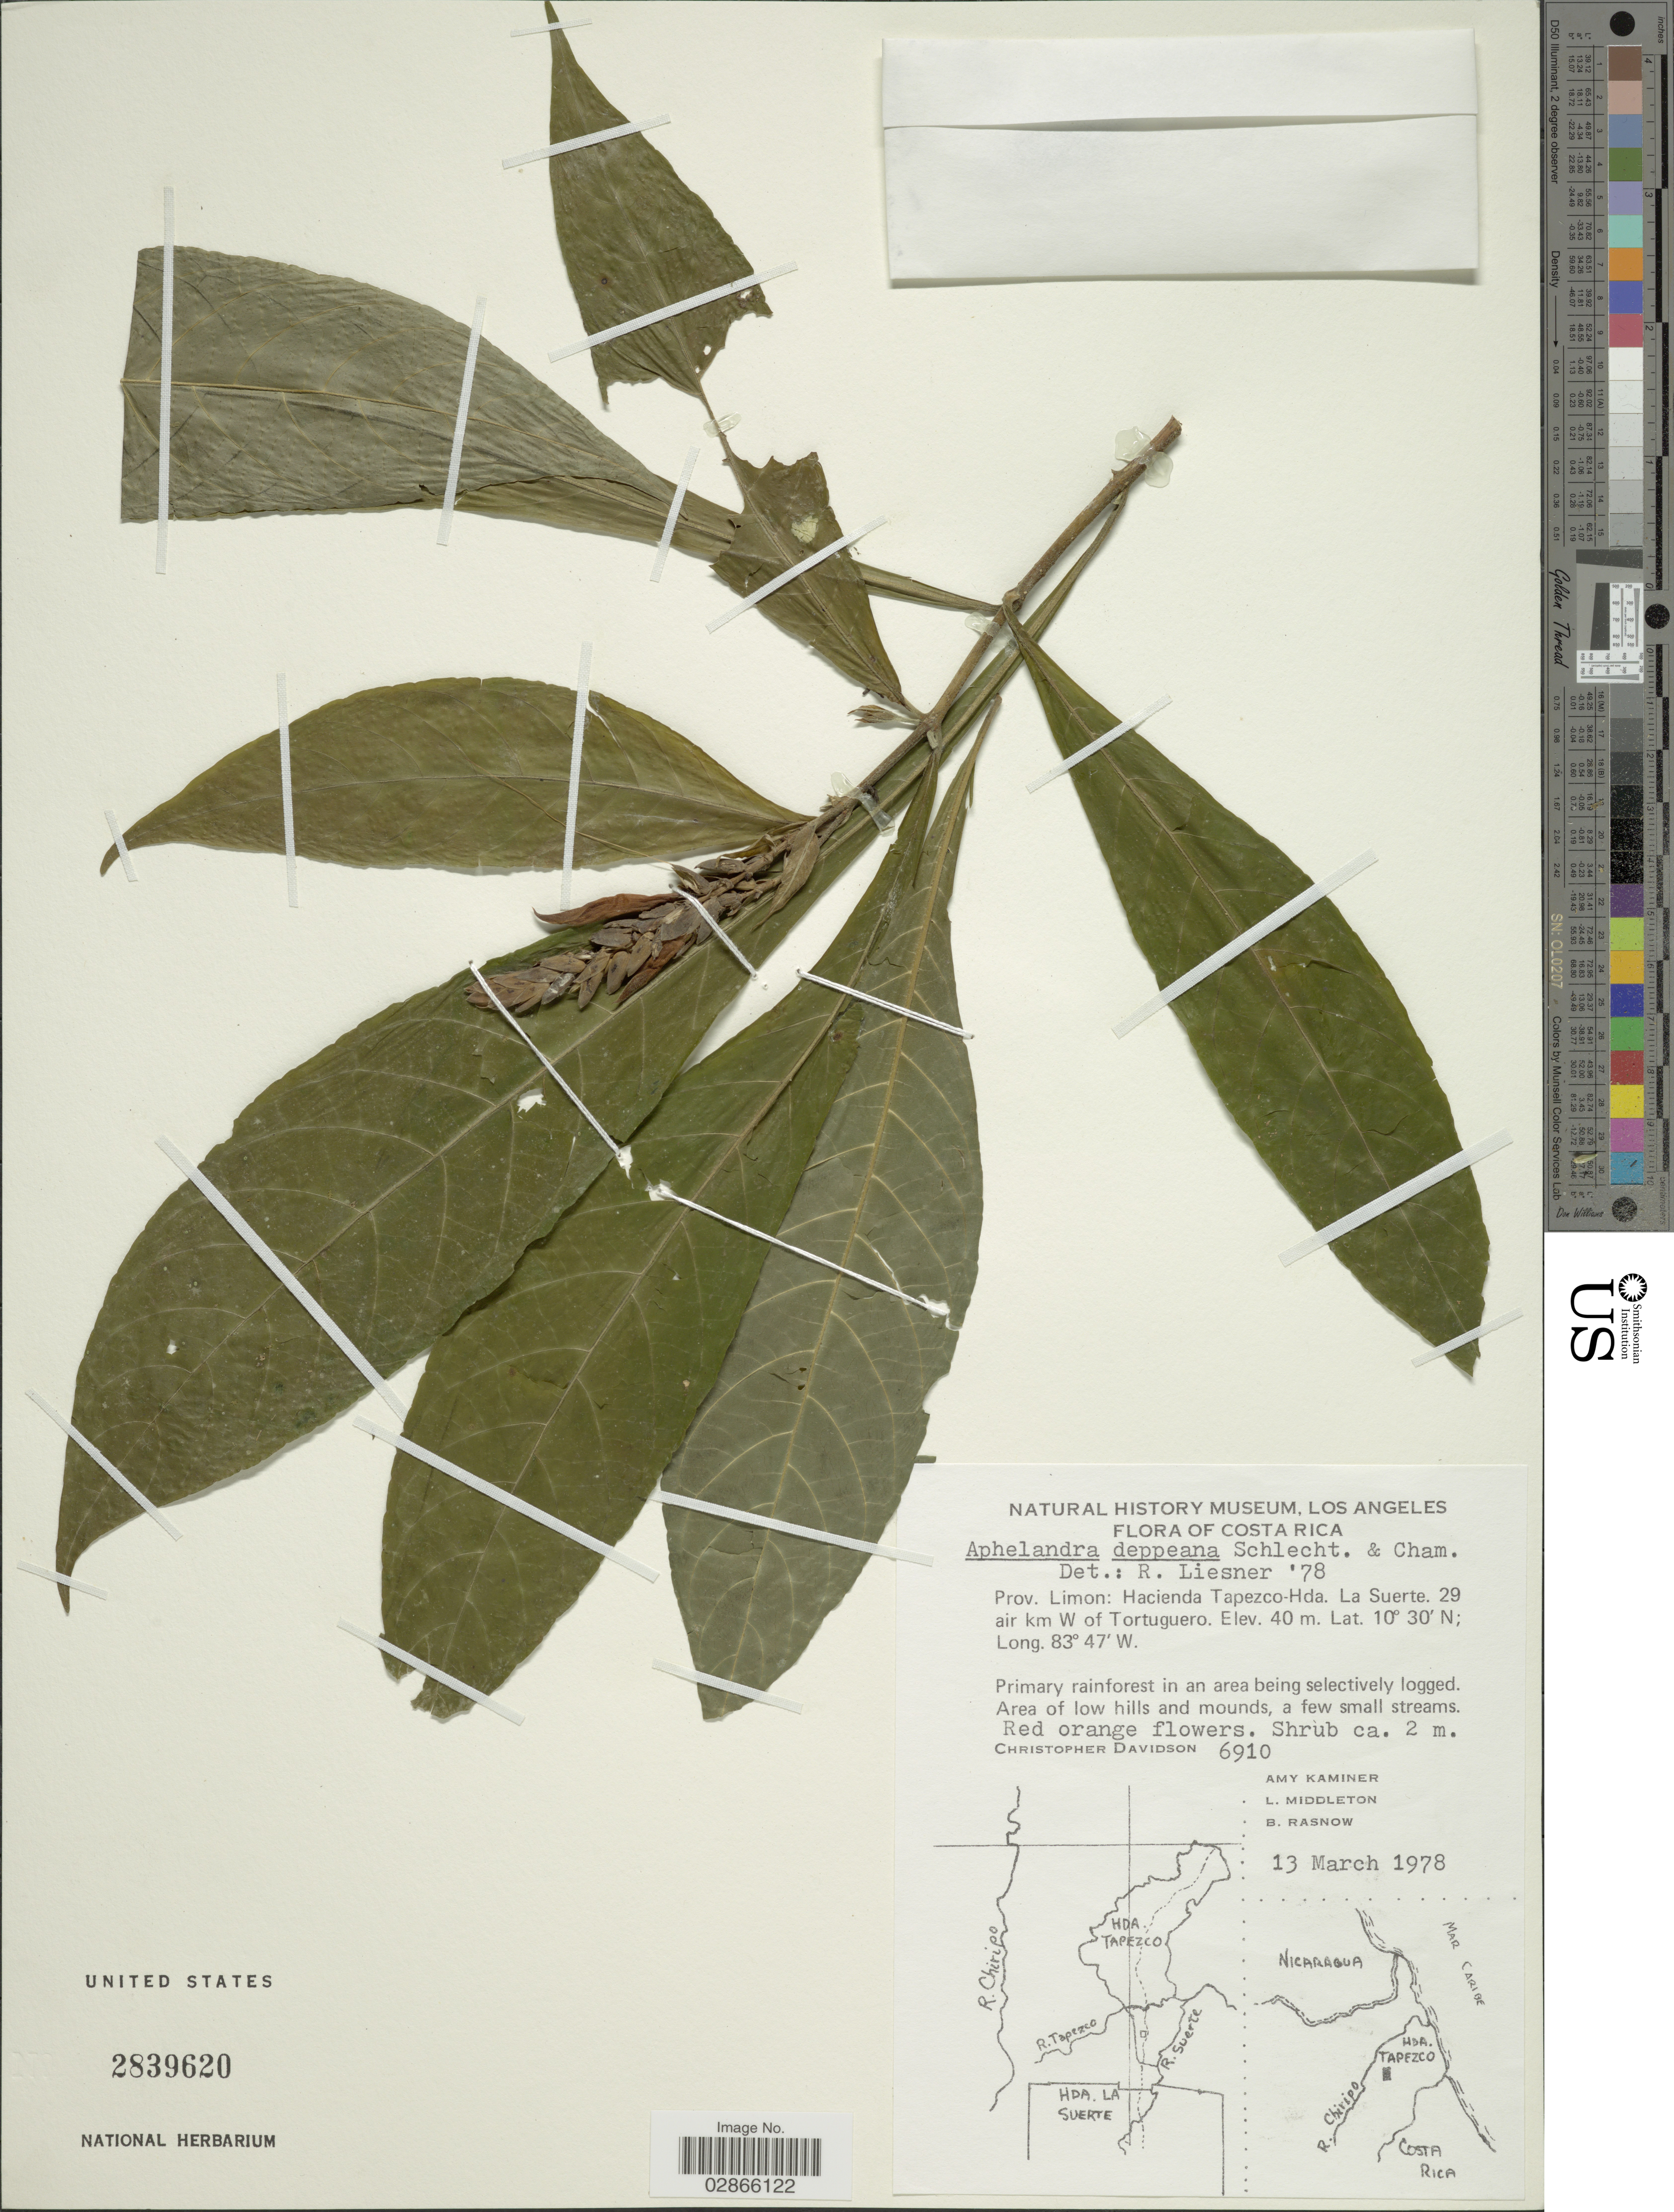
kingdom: Plantae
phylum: Tracheophyta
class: Magnoliopsida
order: Lamiales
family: Acanthaceae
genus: Aphelandra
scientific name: Aphelandra sinclairiana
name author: Nees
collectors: C. Davidson, A. Kaminer, L. Middleton & B. Rasnow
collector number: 6910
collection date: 1978-03-13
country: Costa Rica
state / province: Limón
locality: Hacienda Tapezco-Hda. La Suerte. 29 air km W of Tortuguero.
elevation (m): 40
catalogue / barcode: US 2839620